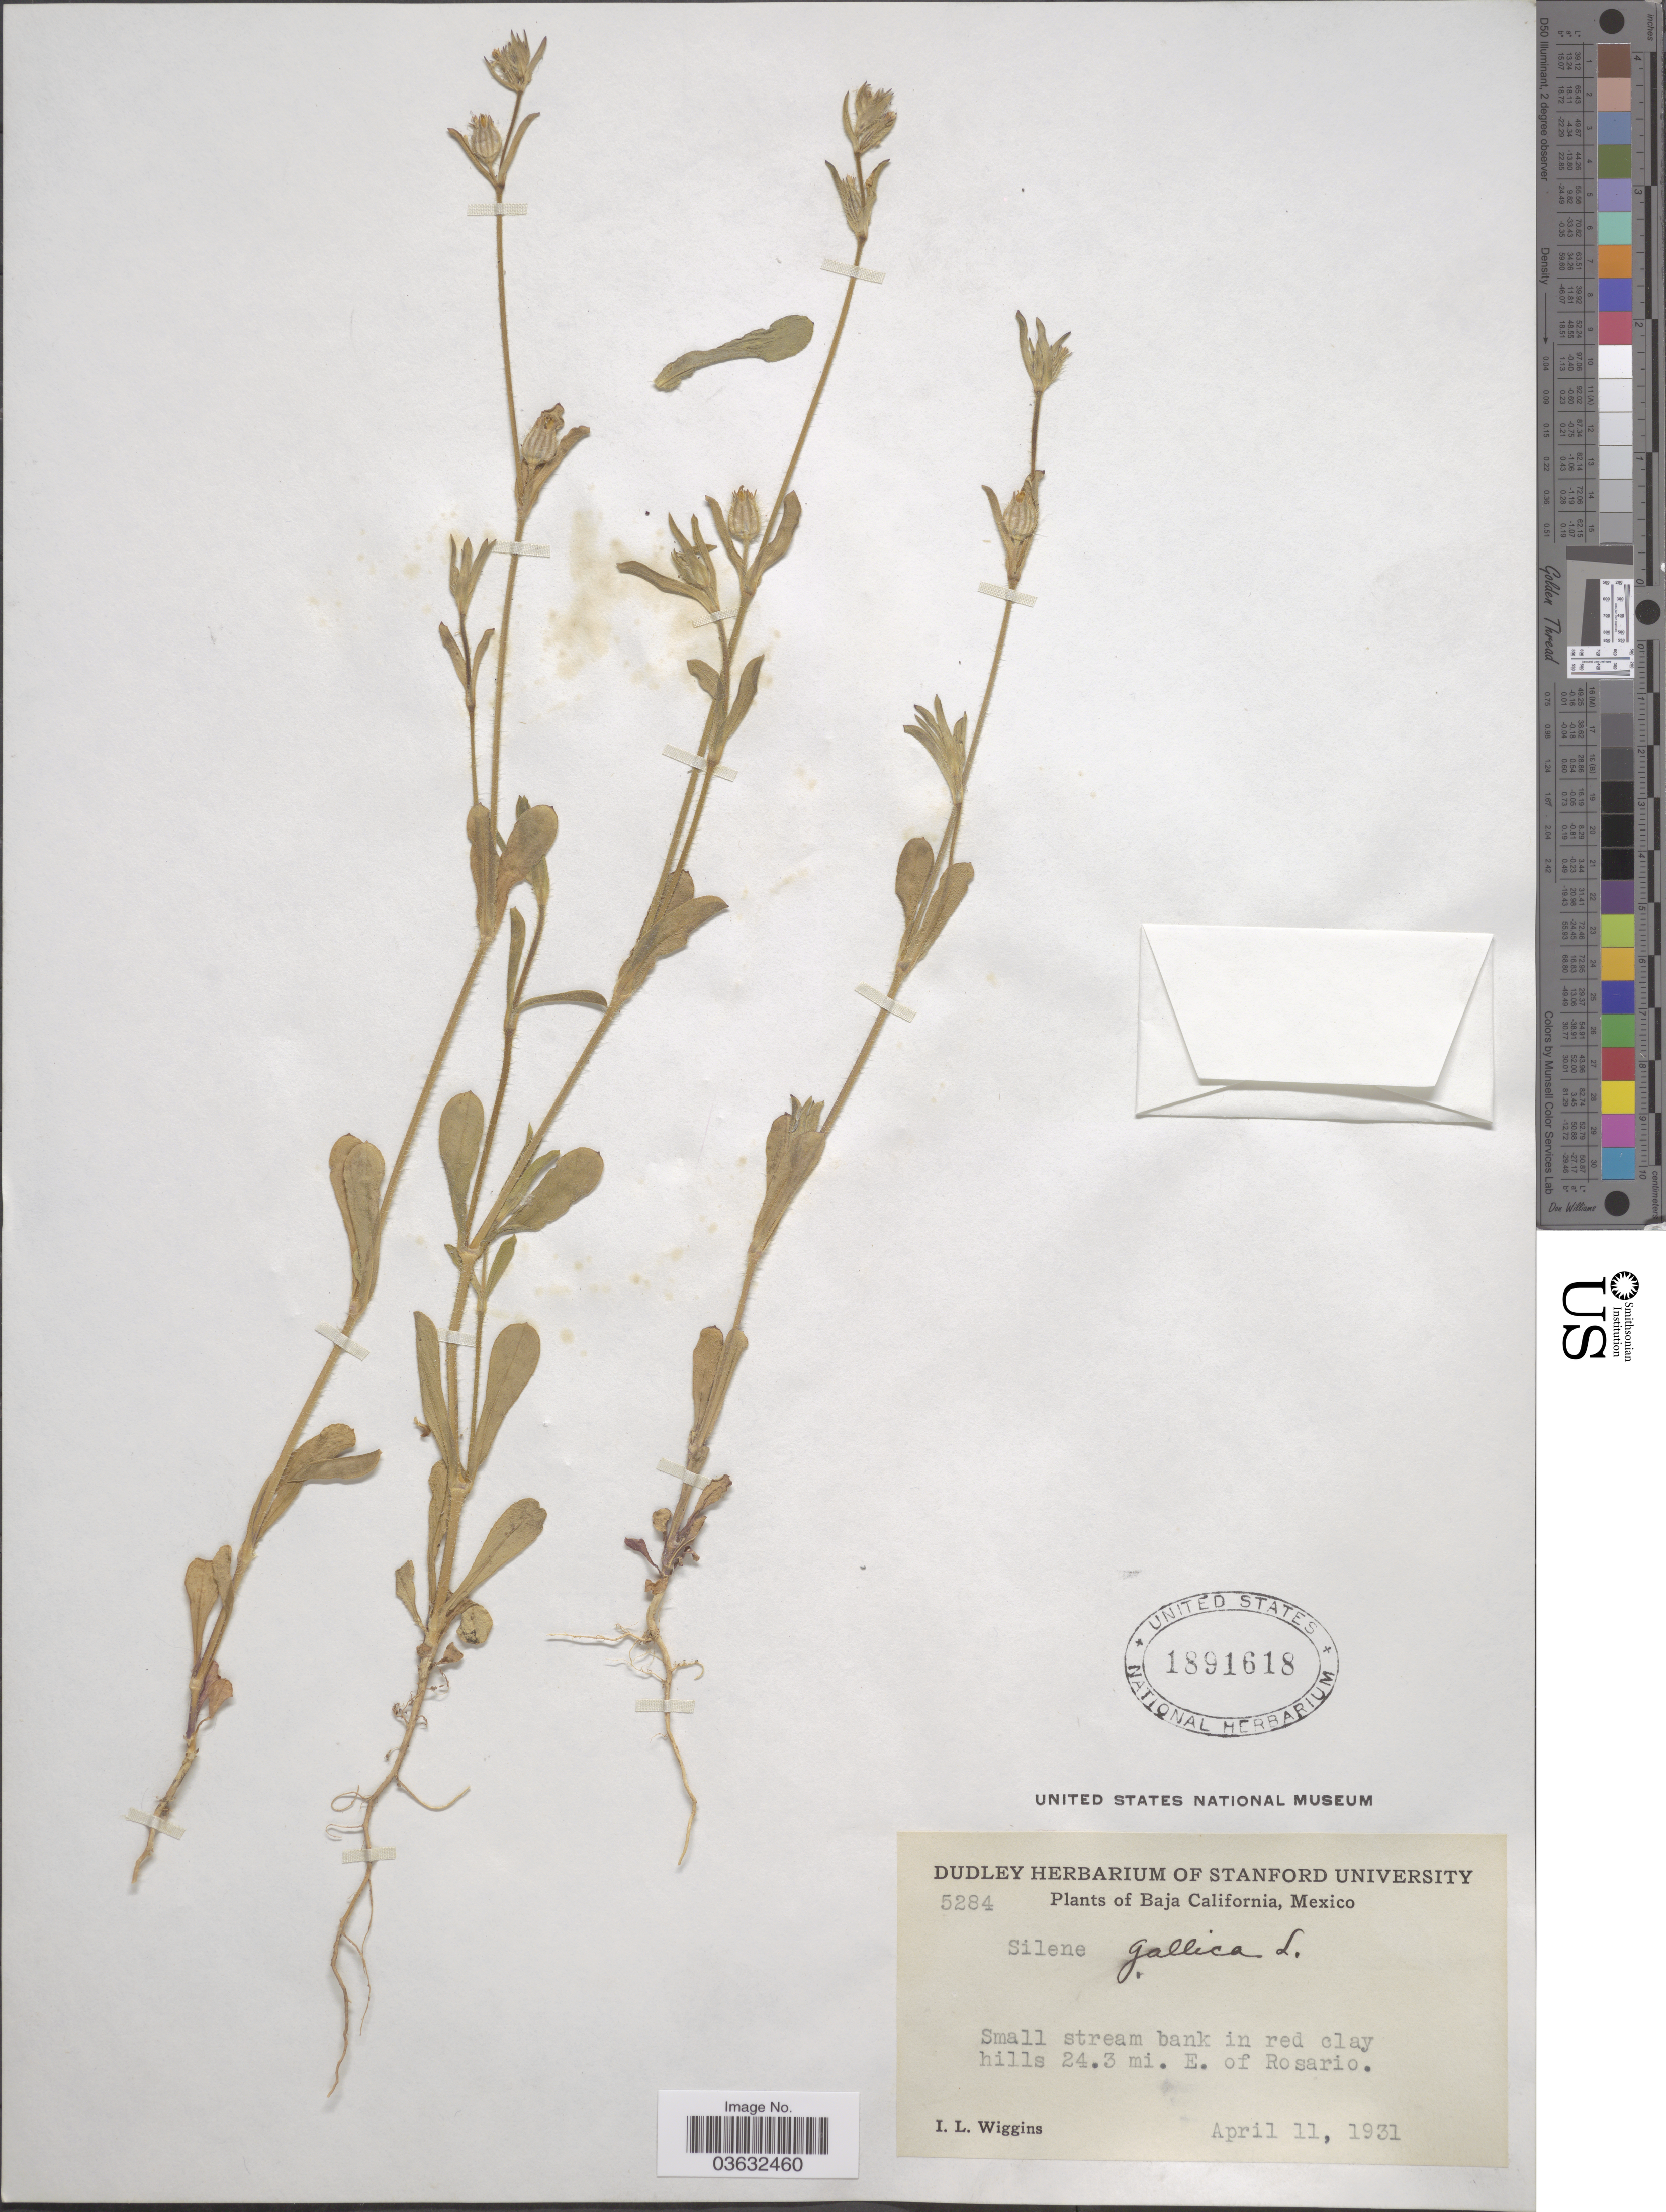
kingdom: Plantae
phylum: Tracheophyta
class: Magnoliopsida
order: Caryophyllales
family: Caryophyllaceae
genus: Silene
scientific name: Silene anglica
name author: L.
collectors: I. L. Wiggins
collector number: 5284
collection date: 1931-04-11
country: Mexico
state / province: Baja California Norte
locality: Small stream bank in red clay hills 24.3 mi. E. of Rosario.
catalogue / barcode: US 1891618